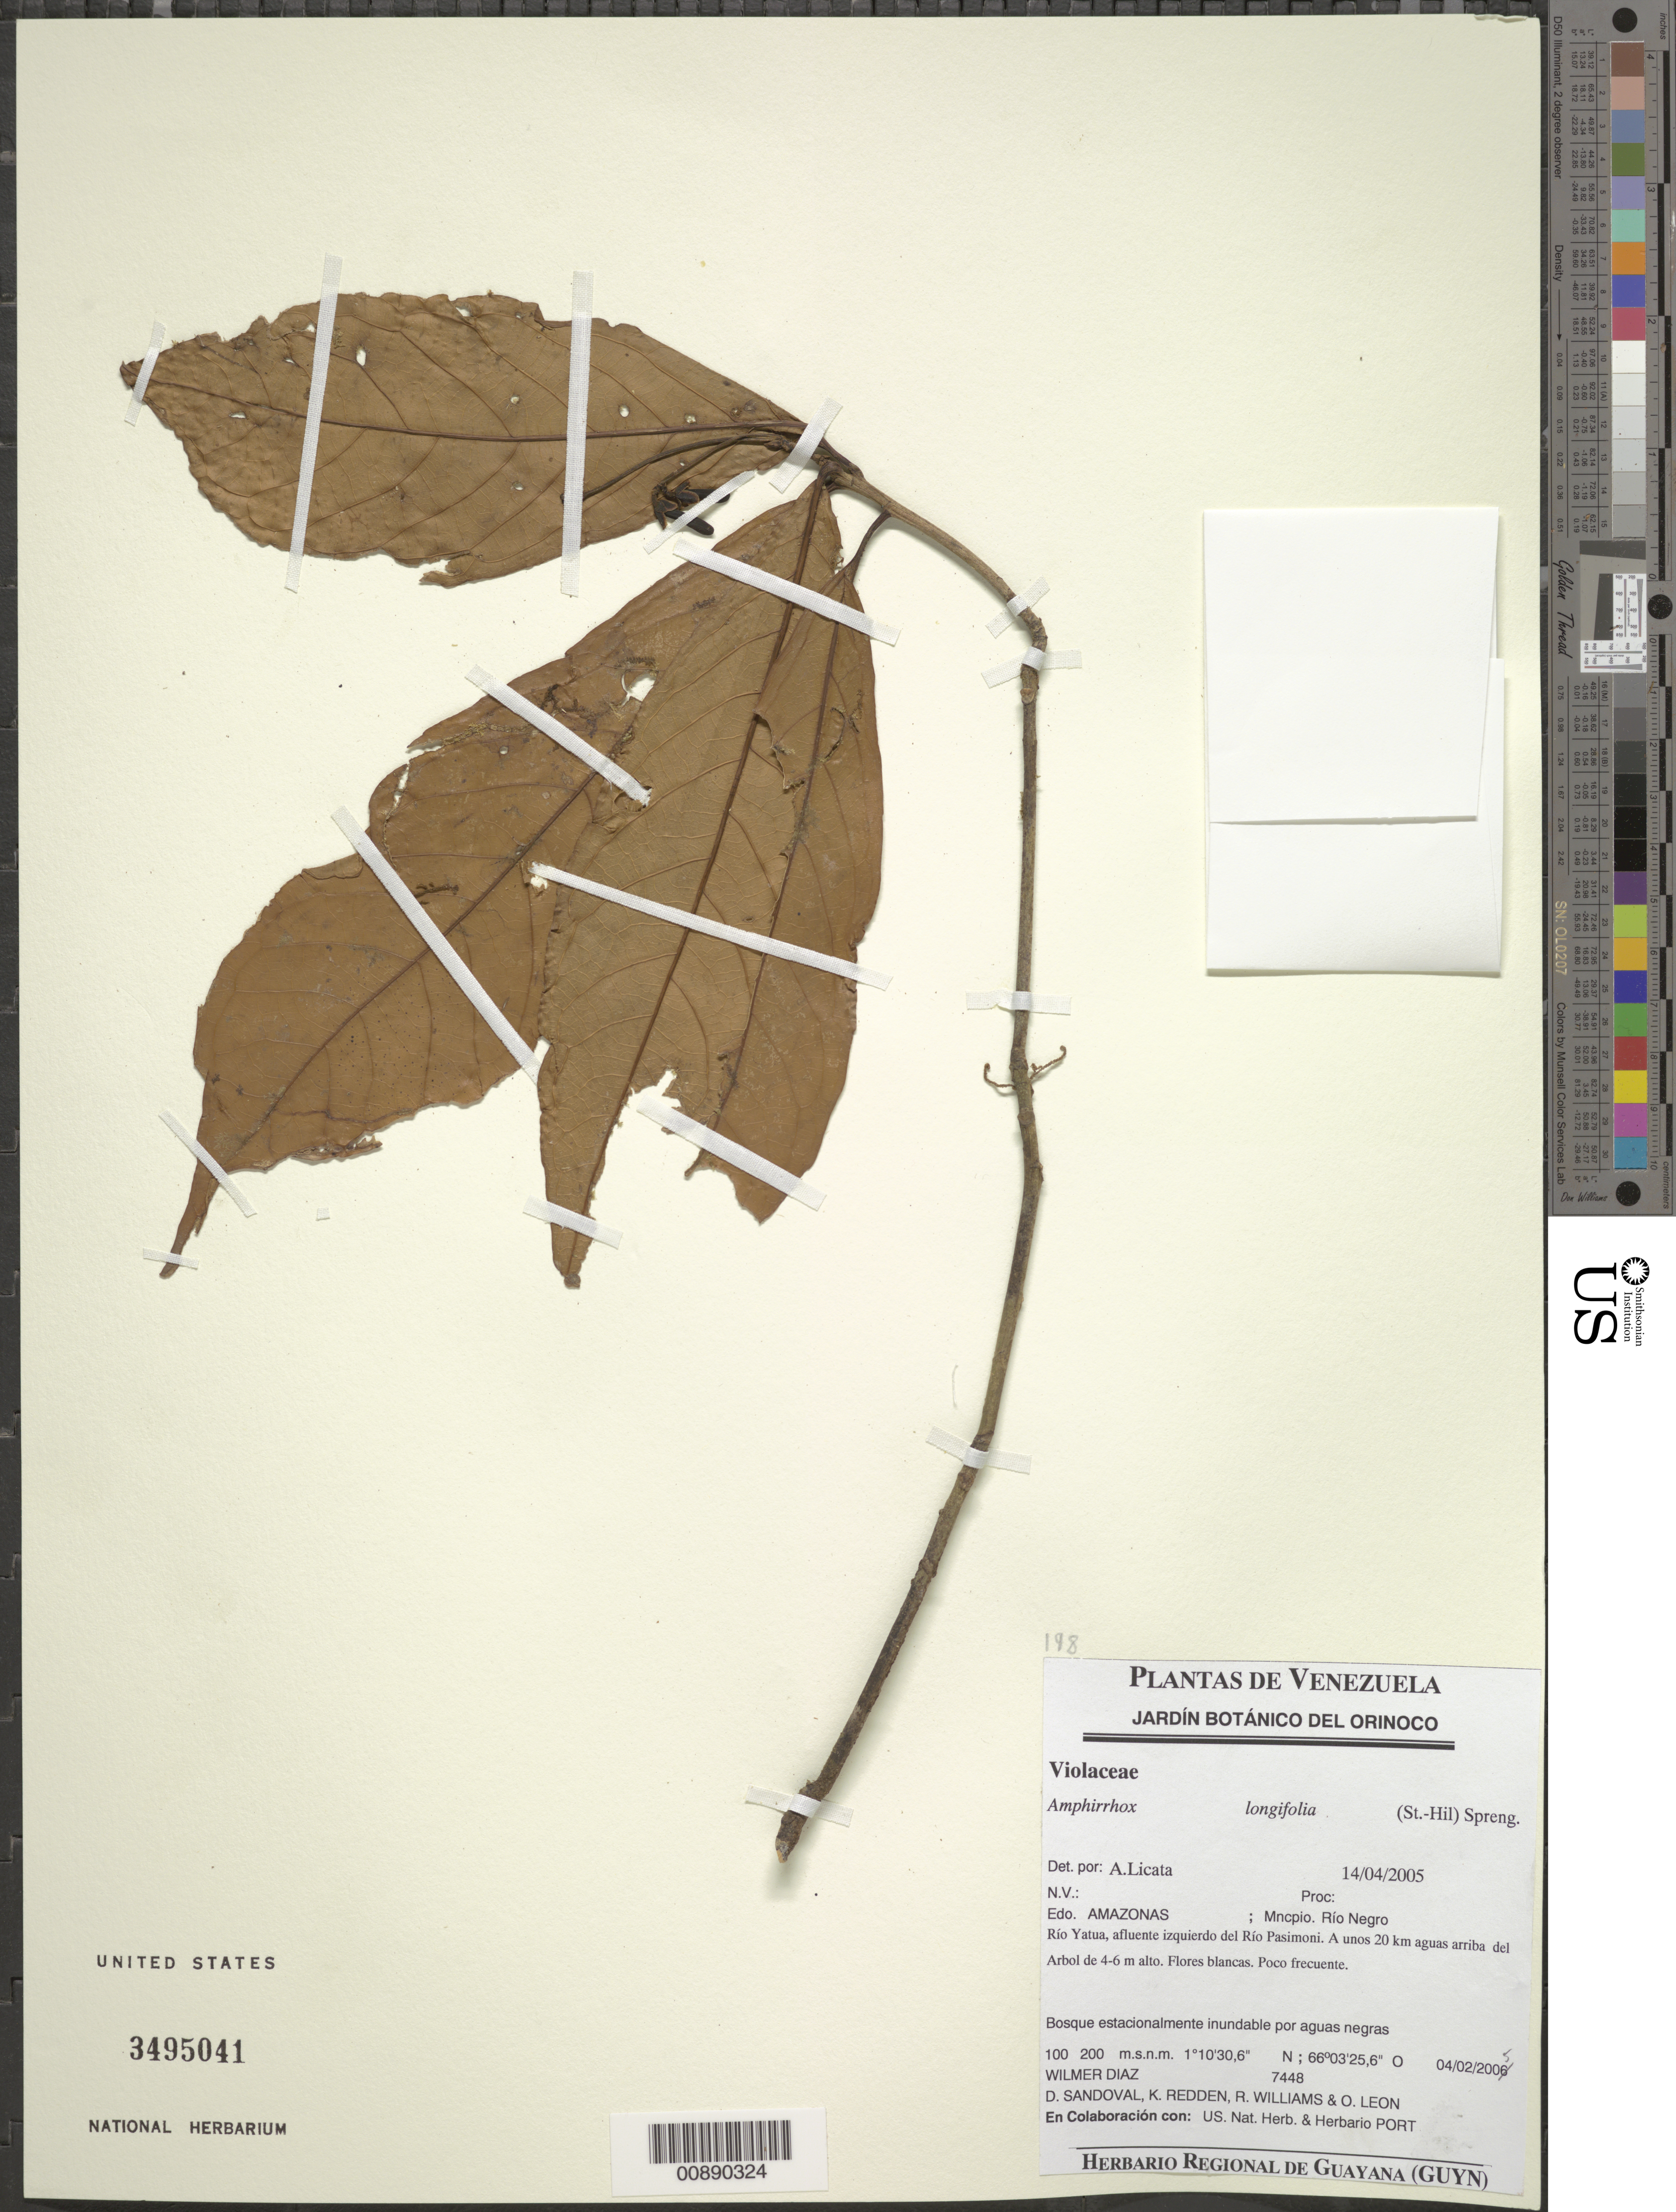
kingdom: Plantae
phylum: Tracheophyta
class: Magnoliopsida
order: Malpighiales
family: Violaceae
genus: Amphirrhox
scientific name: Amphirrhox longifolia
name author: (A. St.-Hil.) Spreng.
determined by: Licata, A., (PORT), Univ. Nac. Exp. de los Llanos Ezequiel Zamora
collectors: W. Díaz P., D. Sandoval, K. M. Redden, R. Williams & O. León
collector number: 7448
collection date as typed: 4-Feb-05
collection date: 2005-02-04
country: Venezuela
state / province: Amazonas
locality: Mun. Río Negro, Río Yatua, afluente del Río Pasimoni, 20 km aguas arriba del Campamento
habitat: Bosque estacionalmente inundable por aguas negras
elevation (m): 100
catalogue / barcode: US 3495041